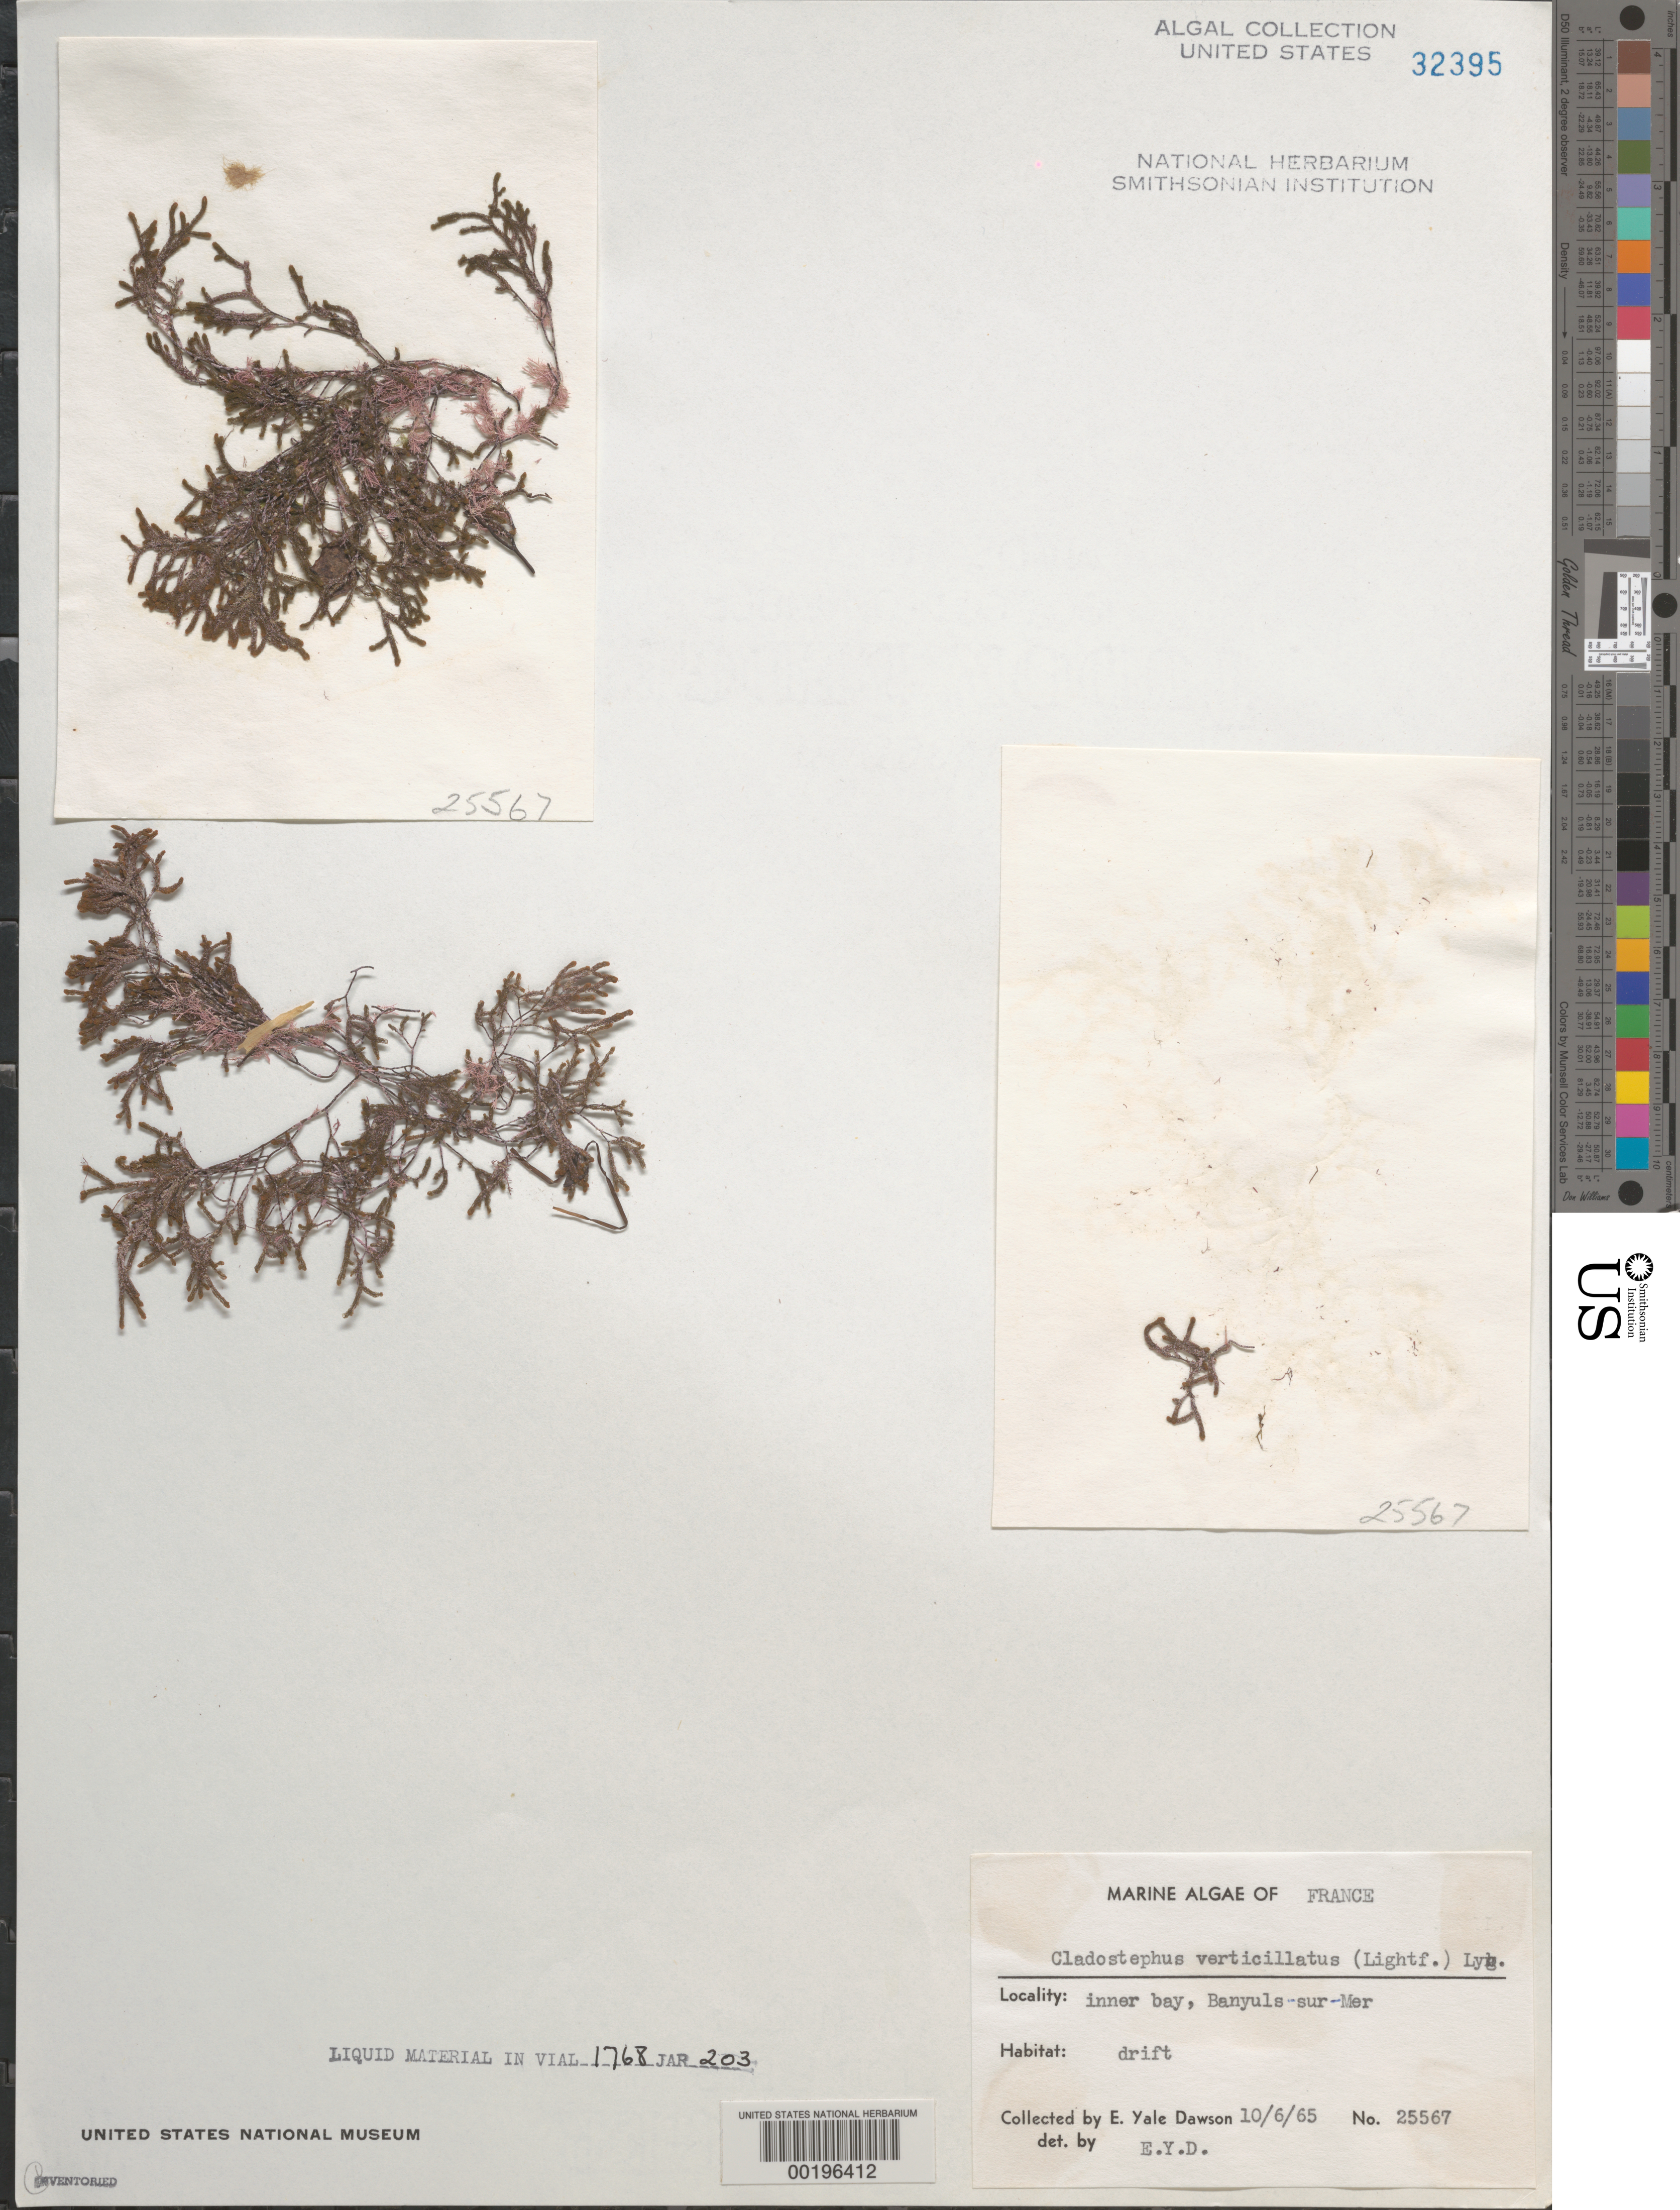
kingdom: Chromista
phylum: Ochrophyta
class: Phaeophyceae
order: Sphacelariales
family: Cladostephaceae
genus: Cladostephus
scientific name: Cladostephus hirsutus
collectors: E. Y. Dawson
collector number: EYD 25567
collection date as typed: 06 Oct 1965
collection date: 1965-10-06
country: France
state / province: Occitanie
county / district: Pyrénées-Orientales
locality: Banyuls-sur-Mer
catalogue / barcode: US 32395